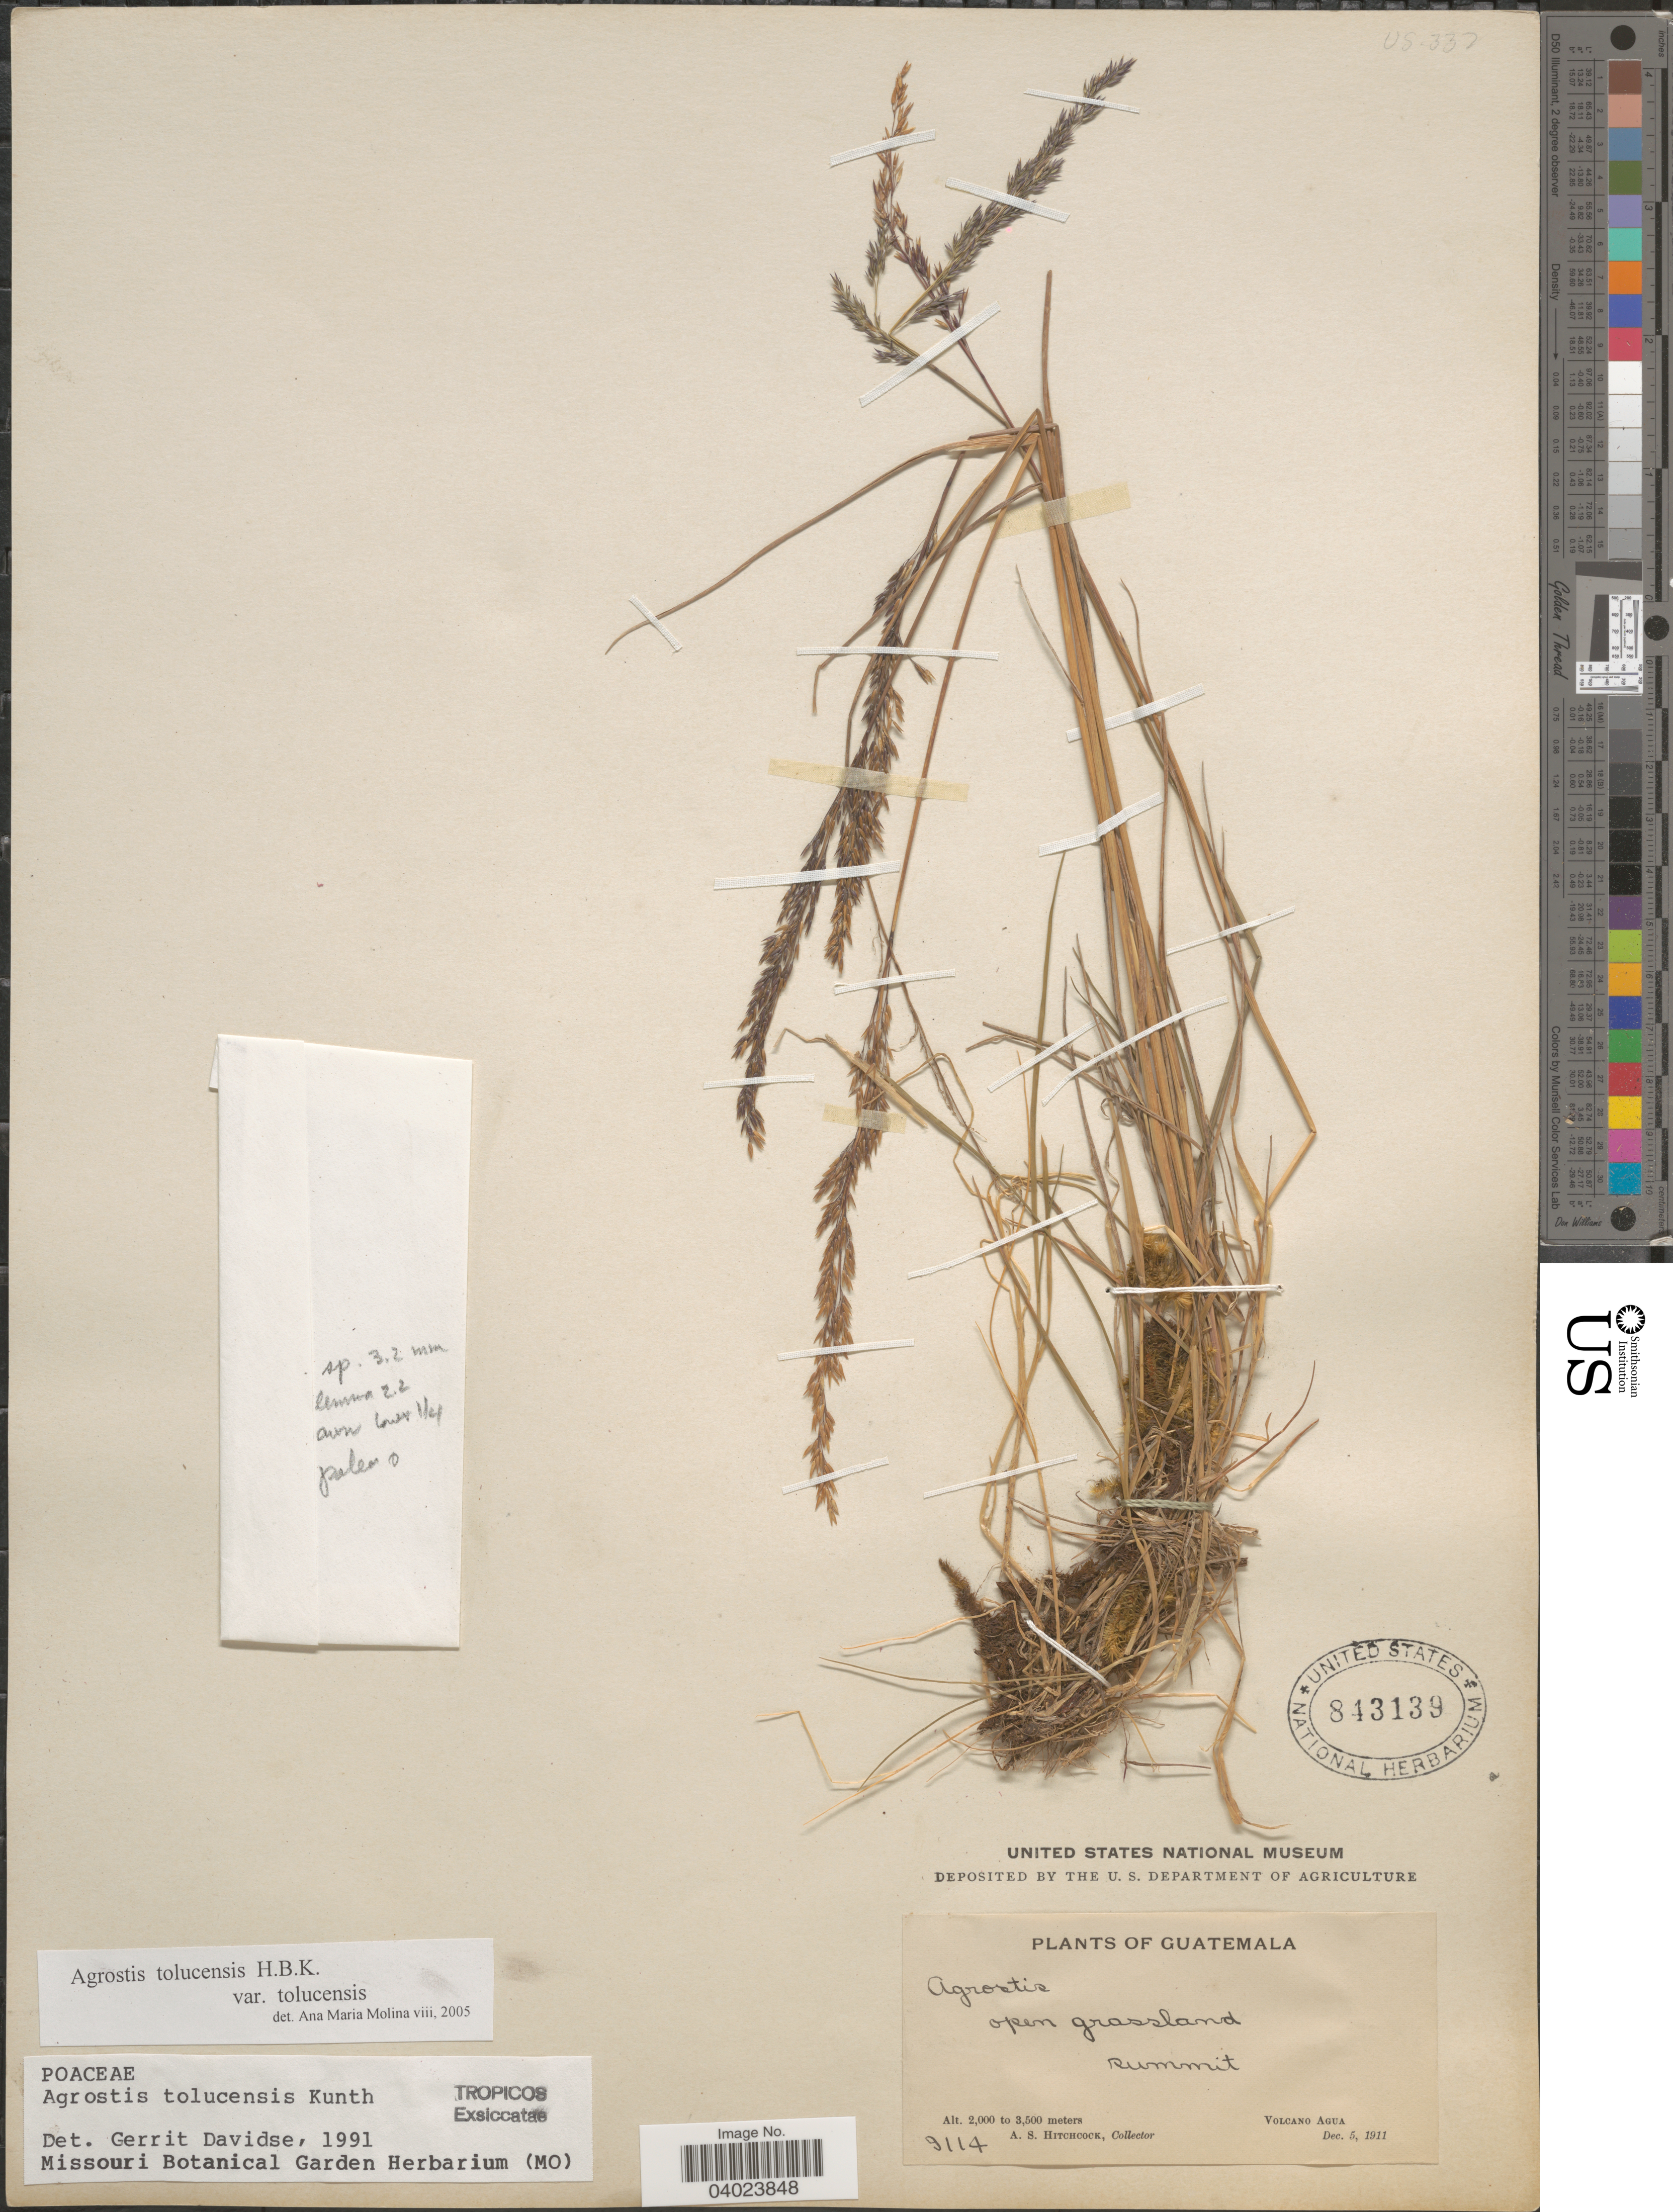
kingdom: Plantae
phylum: Tracheophyta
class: Liliopsida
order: Poales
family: Poaceae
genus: Agrostis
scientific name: Agrostis tolucensis Kunth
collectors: A. S. Hitchcock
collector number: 9114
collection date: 1911-12-05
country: Guatemala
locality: Volcano Agua.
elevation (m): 2000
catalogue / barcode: US 843139